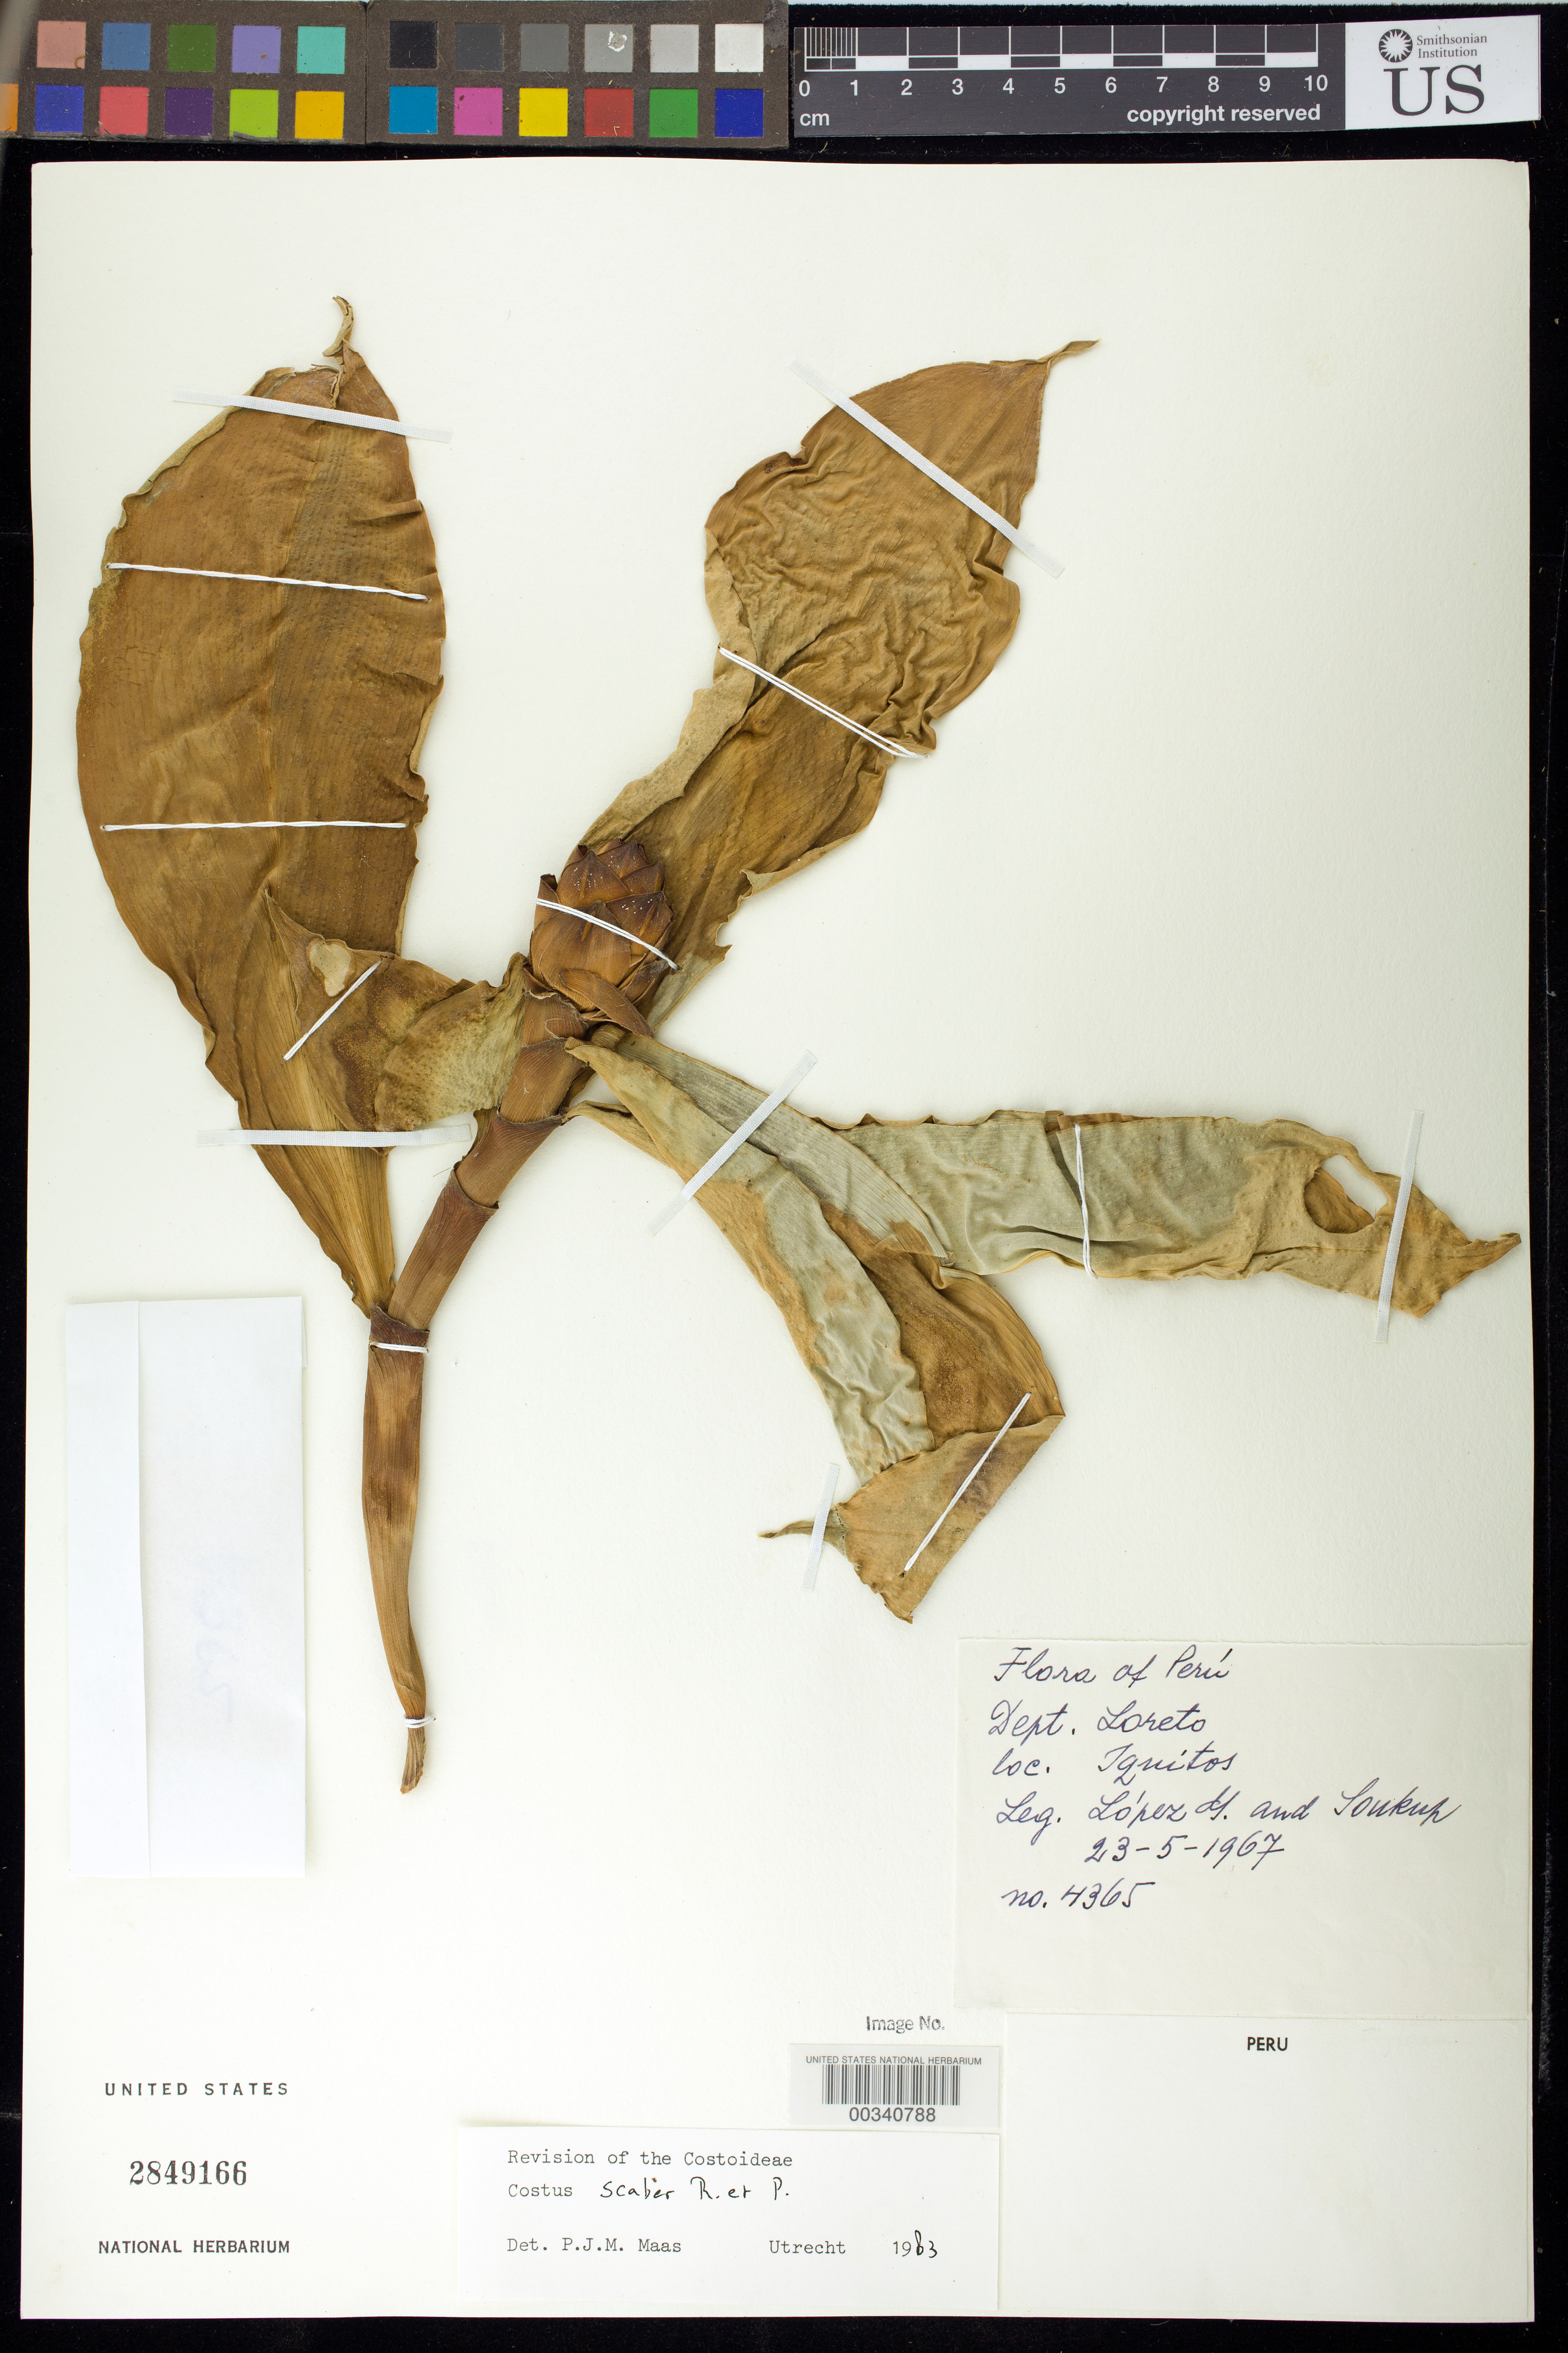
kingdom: Plantae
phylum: Tracheophyta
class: Liliopsida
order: Zingiberales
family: Costaceae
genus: Costus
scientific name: Costus scaber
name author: Ruiz & Pav.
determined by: Maas, Paul J. M.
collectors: G. Lopéz & J. J. Soukup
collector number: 4365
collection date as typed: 23 May 1967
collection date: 1967-05-23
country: Peru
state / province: Loreto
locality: Iquitos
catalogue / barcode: US 2849166